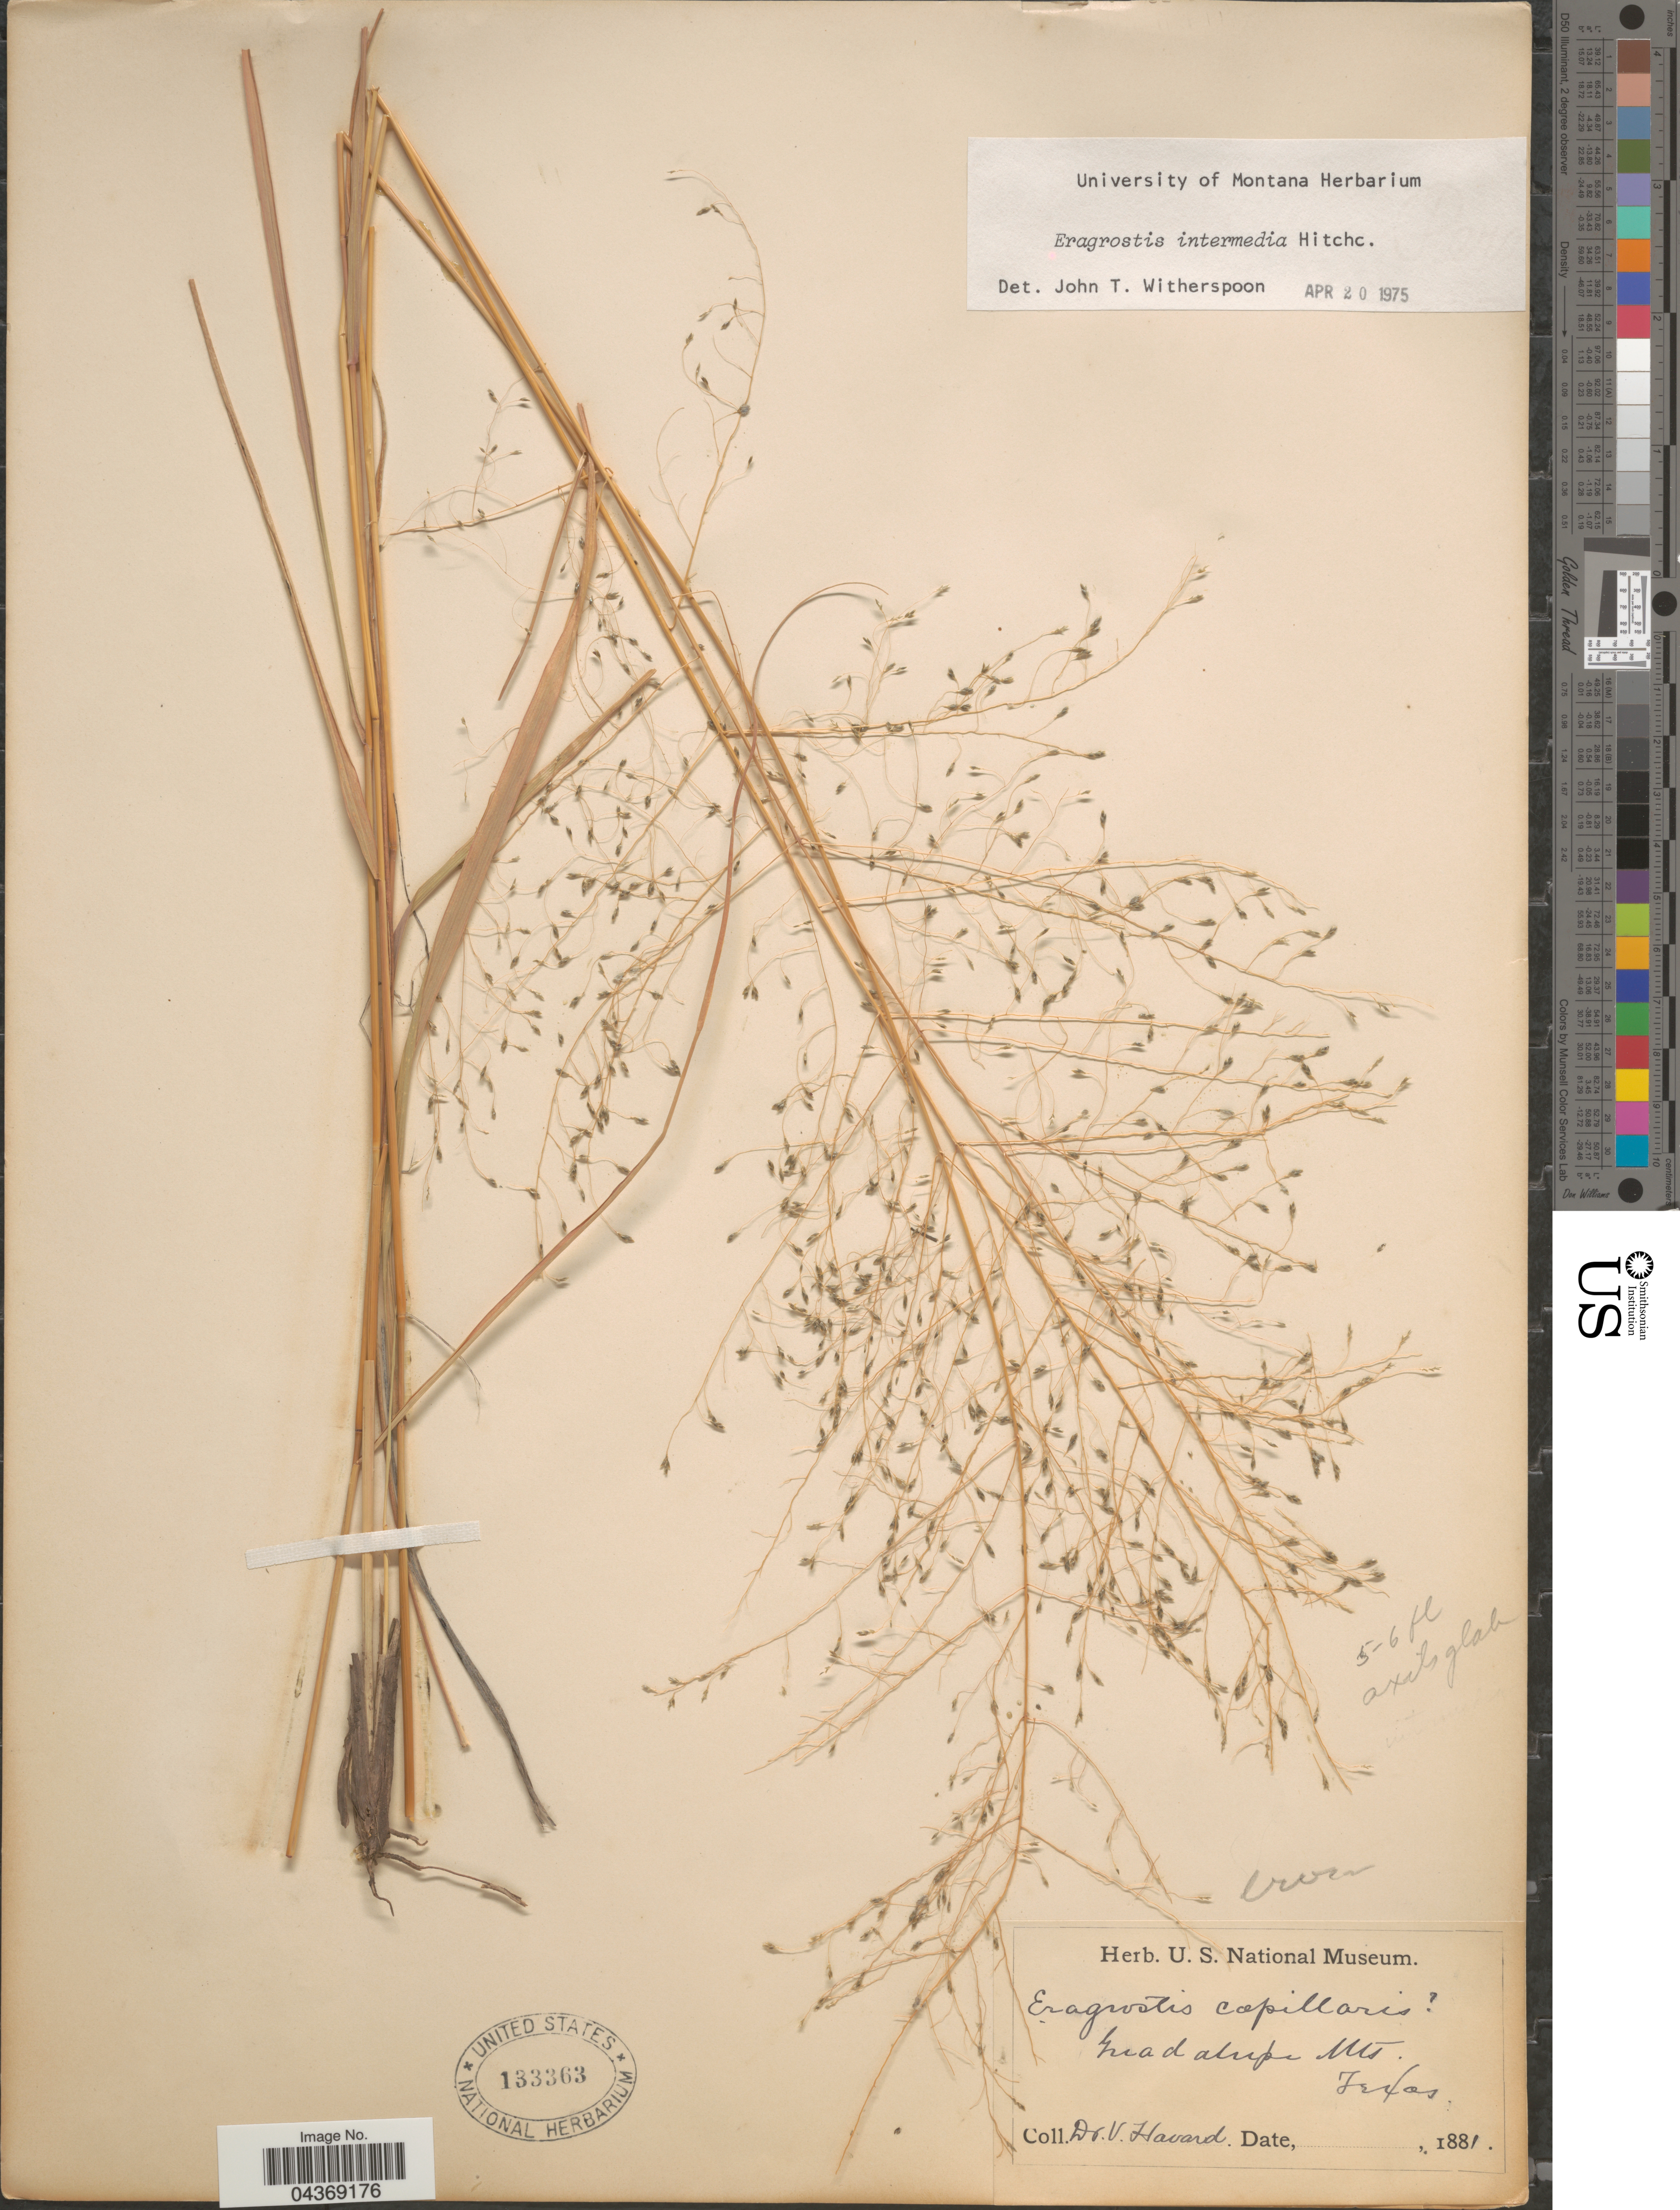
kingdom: Plantae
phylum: Tracheophyta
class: Liliopsida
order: Poales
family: Poaceae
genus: Eragrostis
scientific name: Eragrostis intermedia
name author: Hitchc.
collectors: V. Havard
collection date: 1881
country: United States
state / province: Texas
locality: Guadalupe Mts.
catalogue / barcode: US 133363